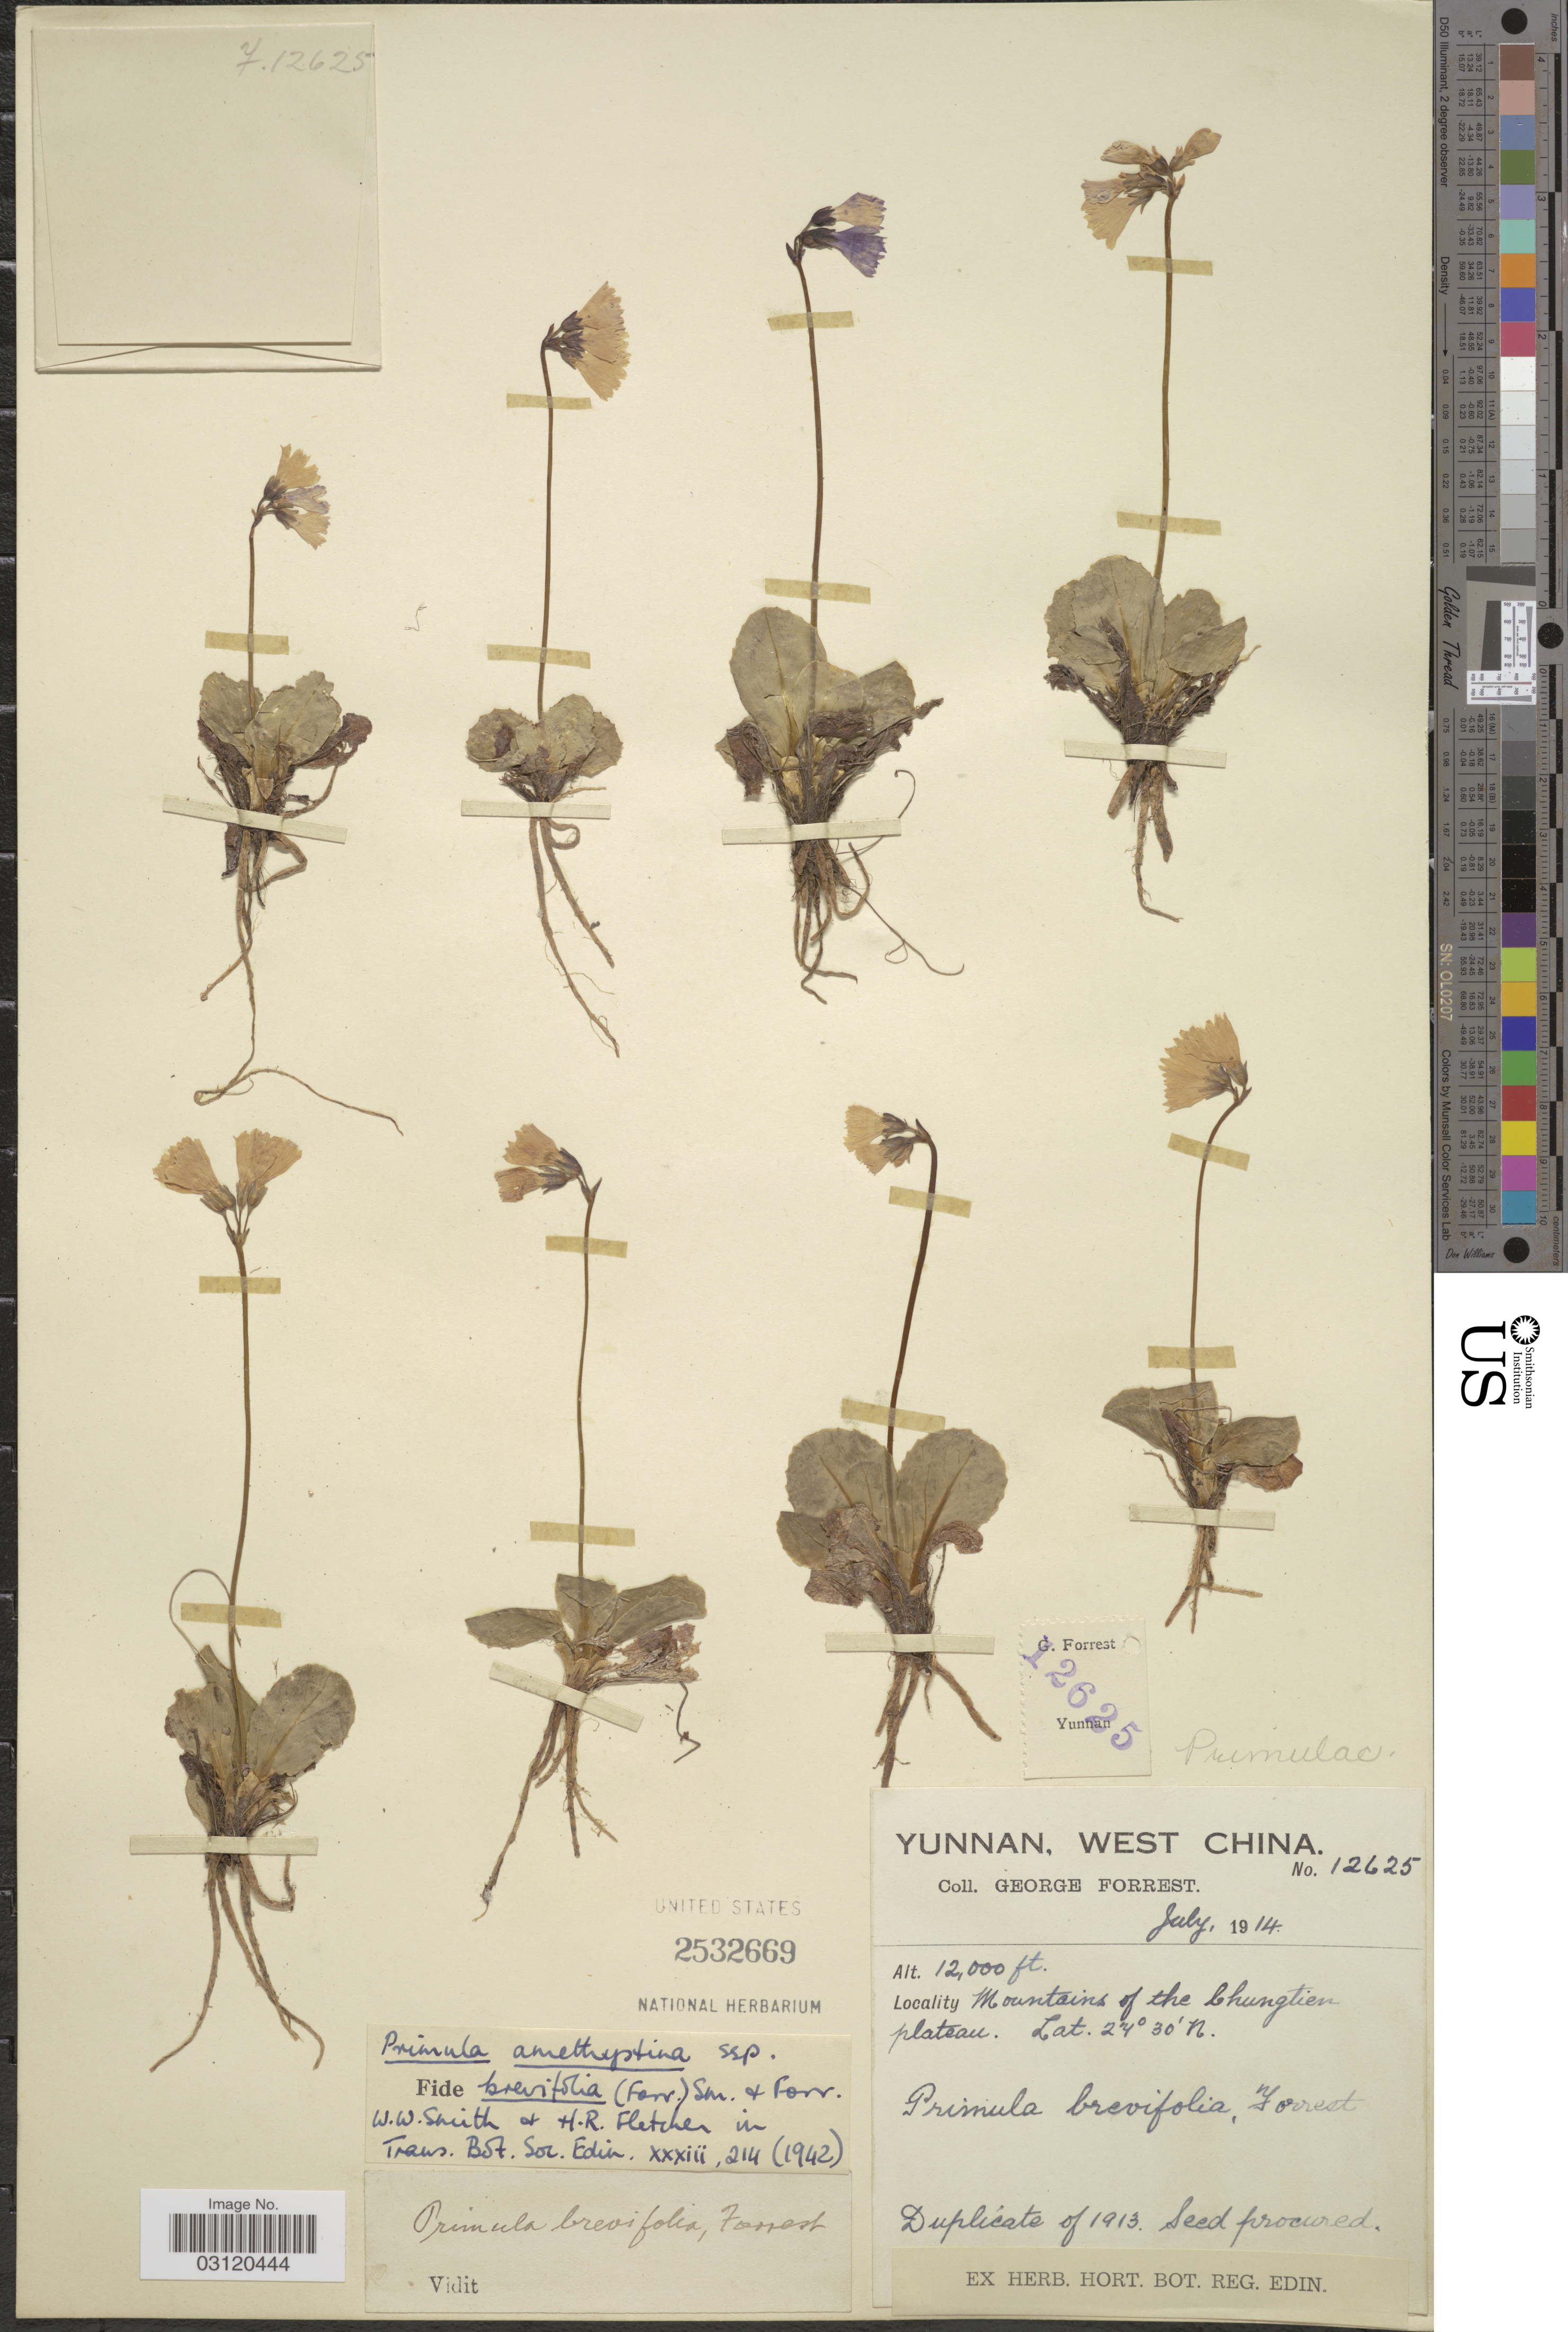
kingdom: Plantae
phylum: Tracheophyta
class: Magnoliopsida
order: Ericales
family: Primulaceae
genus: Primula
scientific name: Primula amethystina subsp. brevifolia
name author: (Forrest) W.W. Sm. & Forrest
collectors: G. Forrest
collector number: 12625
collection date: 1914-07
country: China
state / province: Yunnan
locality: West China. Mountains of the Chungtien plateau.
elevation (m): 3658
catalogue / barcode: US 2532669